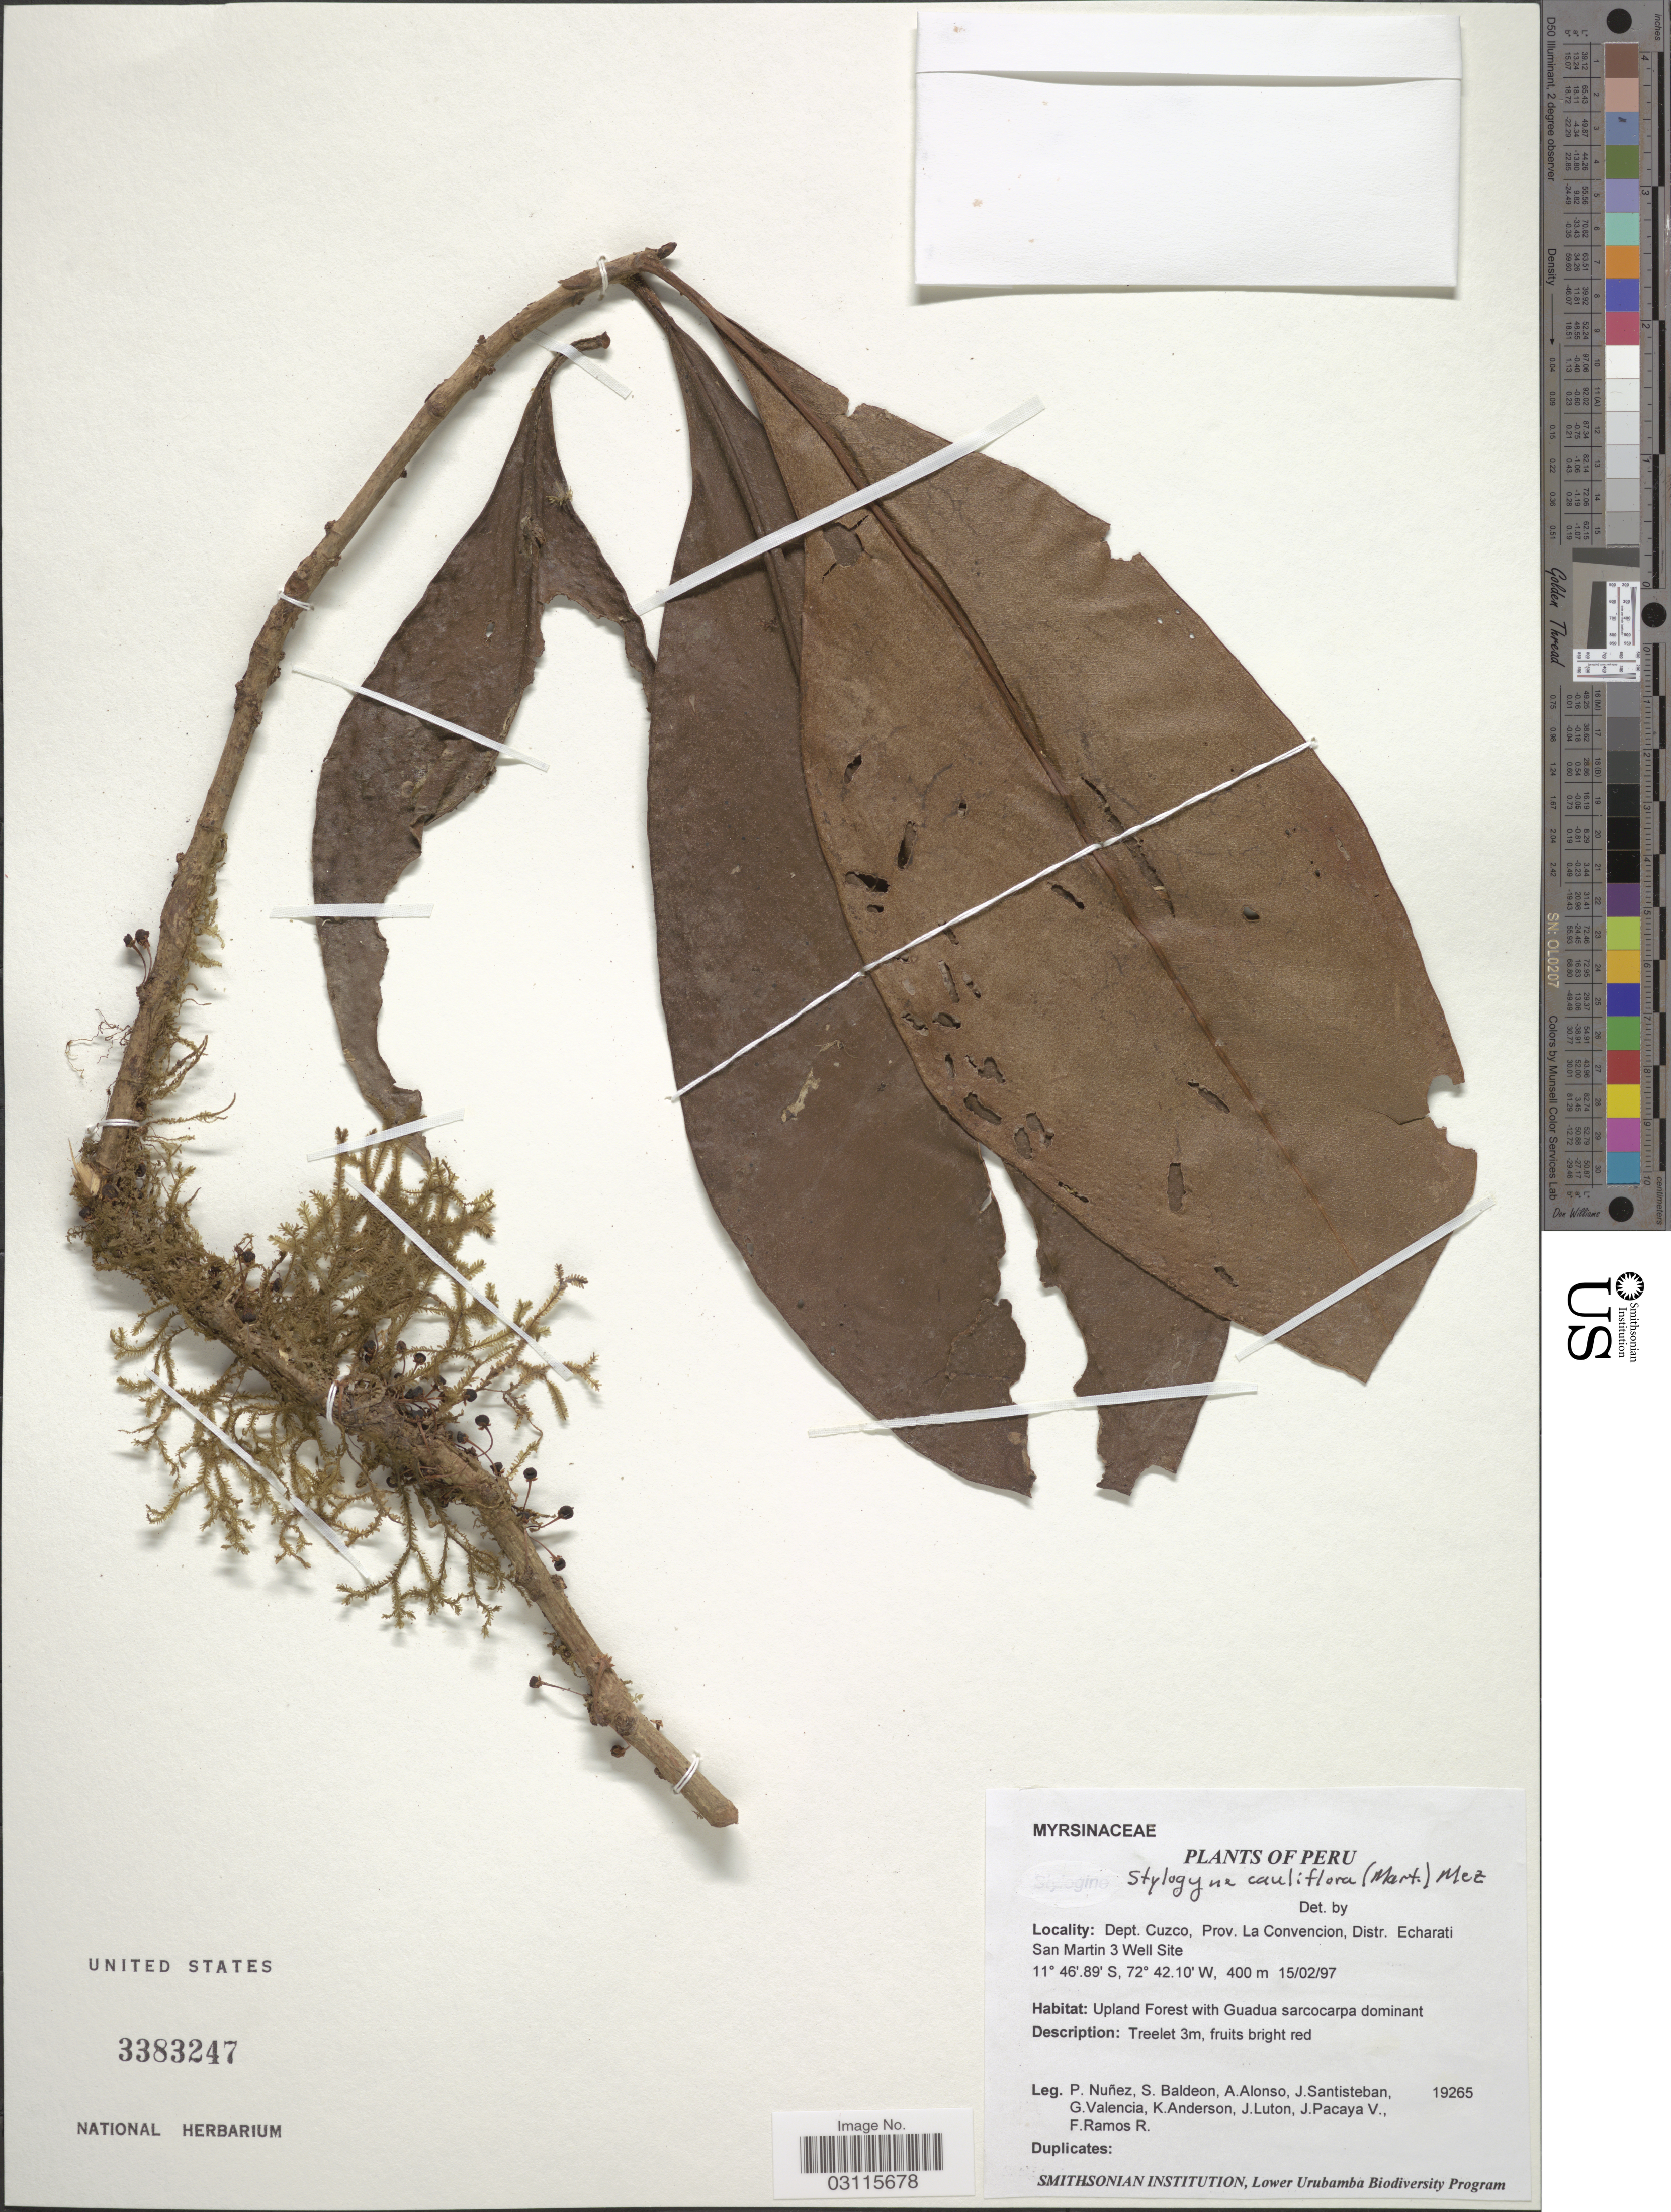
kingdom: Plantae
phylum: Tracheophyta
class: Magnoliopsida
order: Ericales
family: Primulaceae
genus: Stylogyne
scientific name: Stylogyne cauliflora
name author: (Mart. & Miq.) Mez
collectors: P. Nuñez V., S. Baldeon, A. Alonso, J. Santisteban & et al.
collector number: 19265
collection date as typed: Transcribed d/m/y: 15/2/97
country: Peru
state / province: Cusco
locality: Dept. Cuzco, Prov. La Convencion, Distr. Echarati San Martin 3 Well Site.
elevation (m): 400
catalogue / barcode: US 3383247